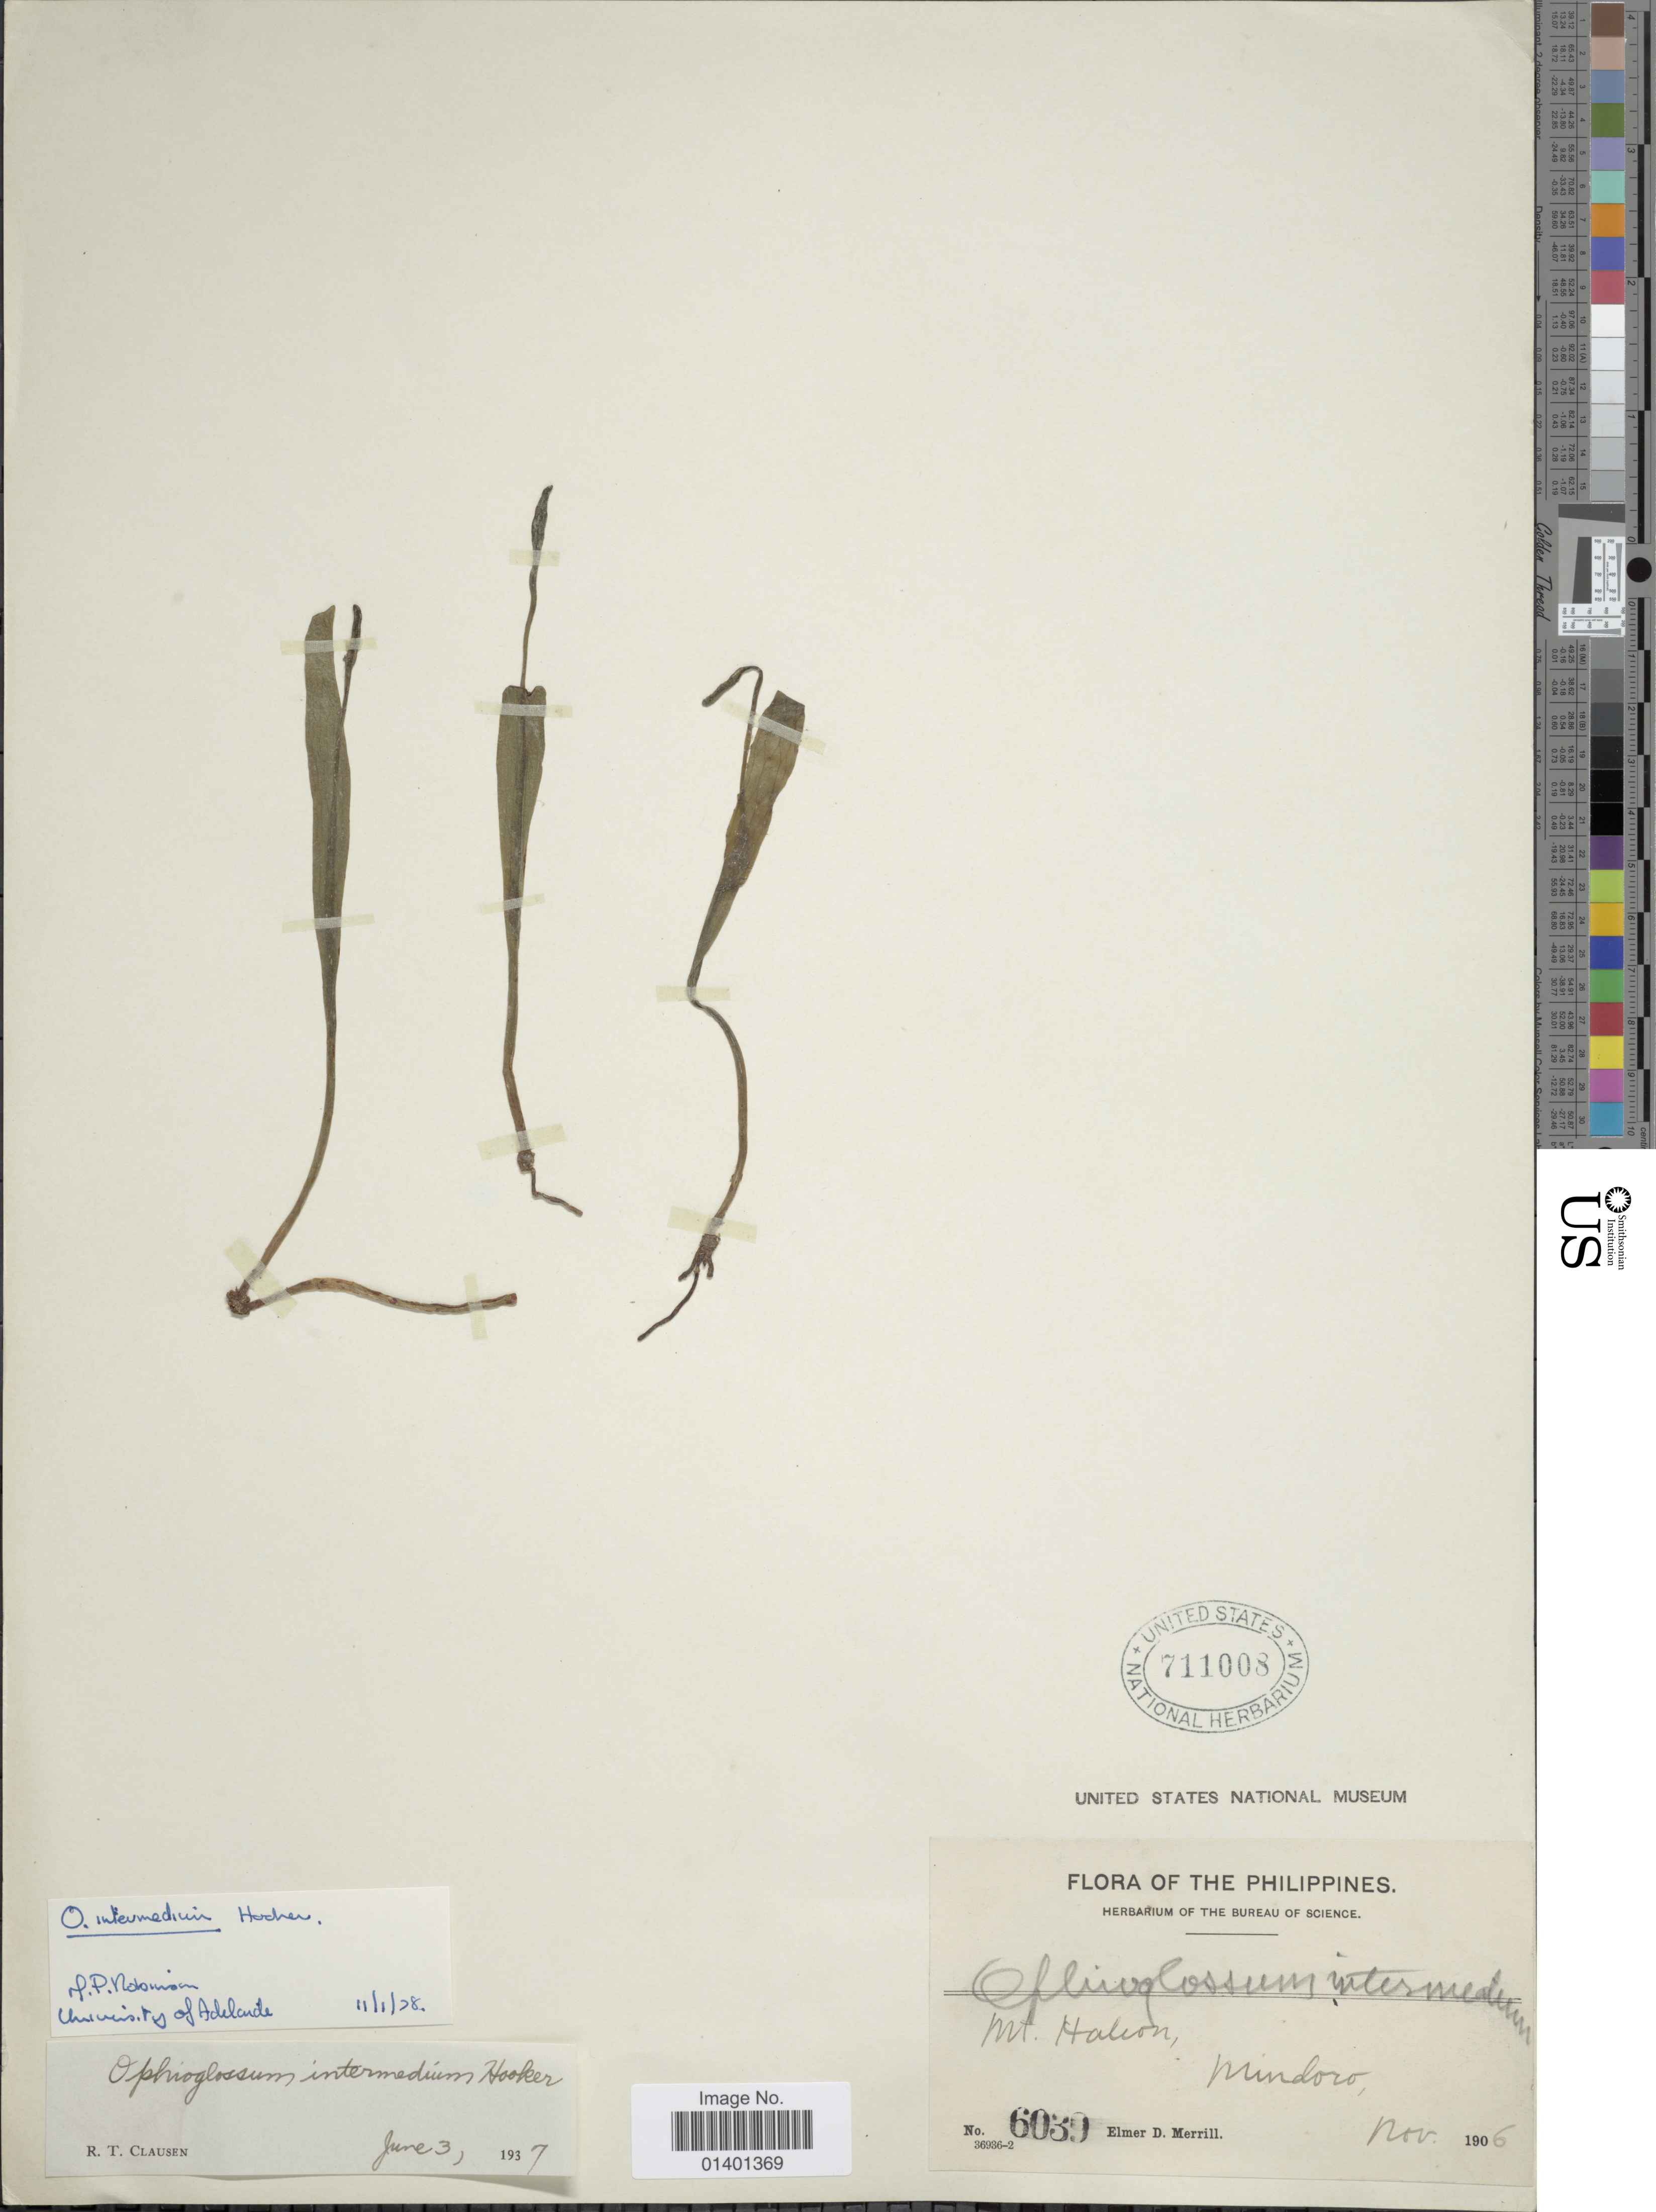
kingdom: Plantae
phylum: Tracheophyta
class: Polypodiopsida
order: Ophioglossales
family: Ophioglossaceae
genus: Ophioglossum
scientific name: Ophioglossum intermedium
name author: Hook.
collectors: E. D. Merrill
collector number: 6039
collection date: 1906-11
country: Philippines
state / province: Mimaropa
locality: Mt. Halcon, Mindoro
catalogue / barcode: US 711008